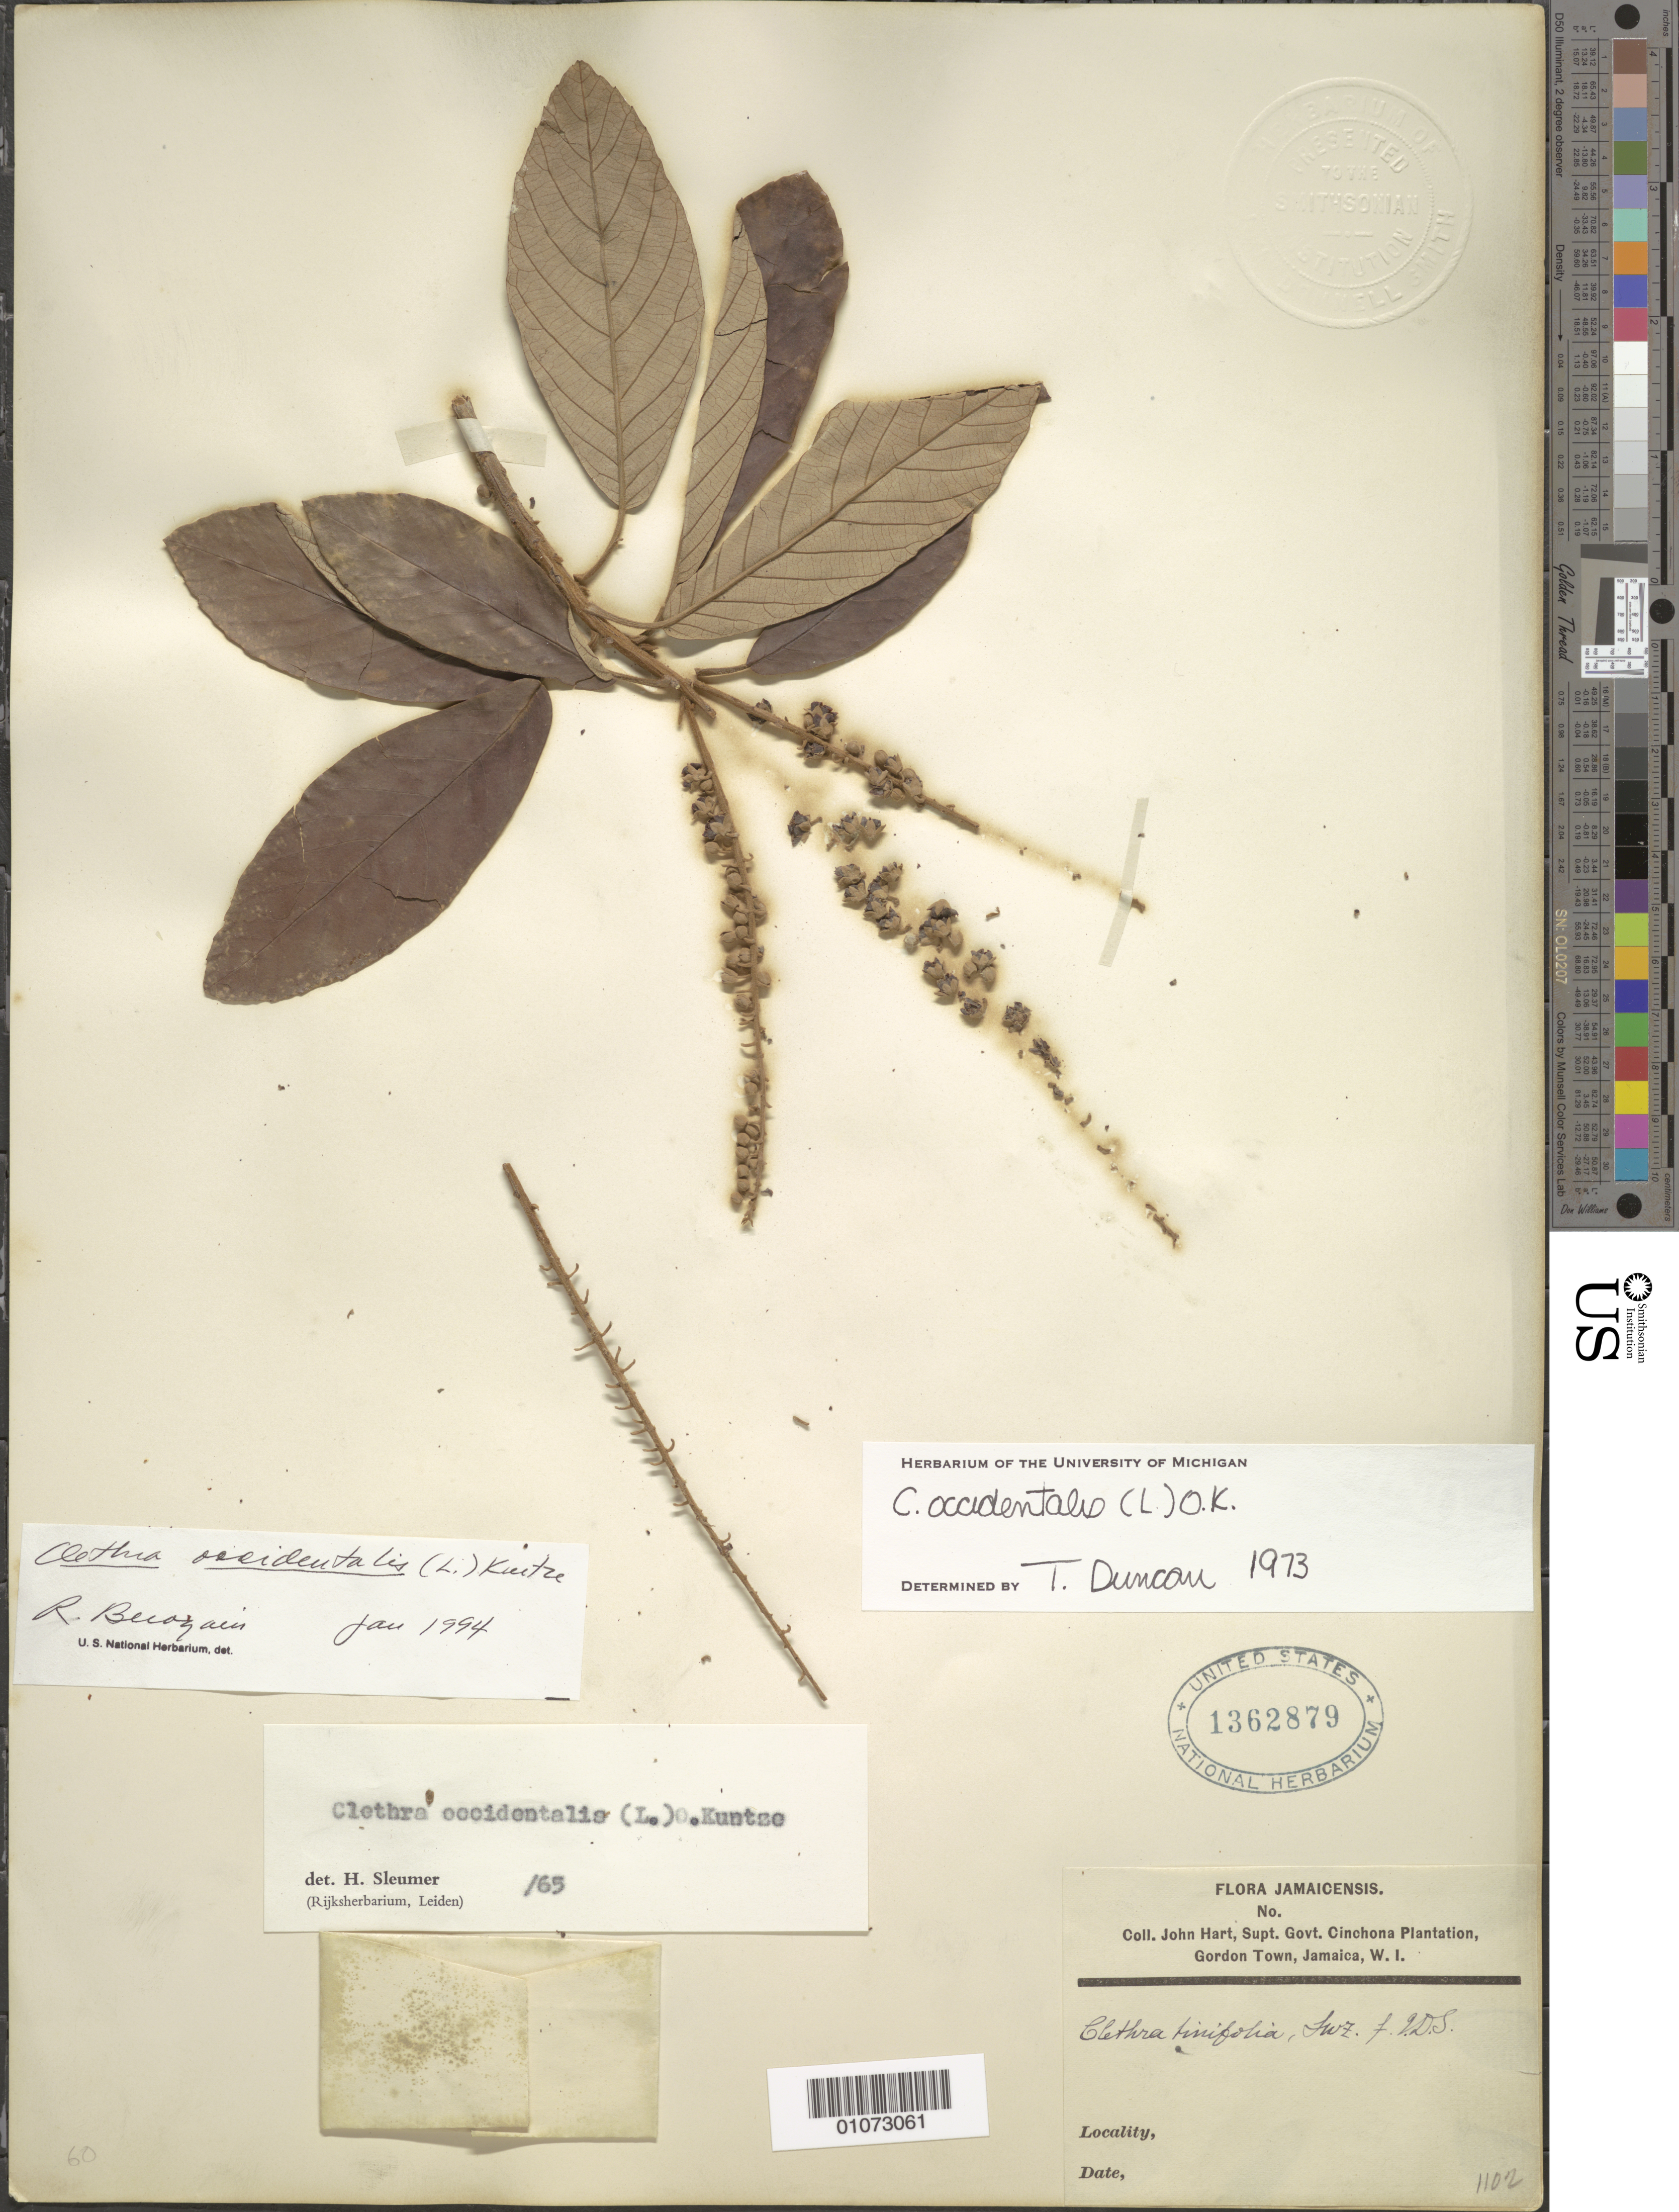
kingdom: Plantae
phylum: Tracheophyta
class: Magnoliopsida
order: Ericales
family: Clethraceae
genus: Clethra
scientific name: Clethra occidentalis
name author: (L.) Kuntze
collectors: J. Hart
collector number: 1102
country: Jamaica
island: Jamaica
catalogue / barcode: US 1362879